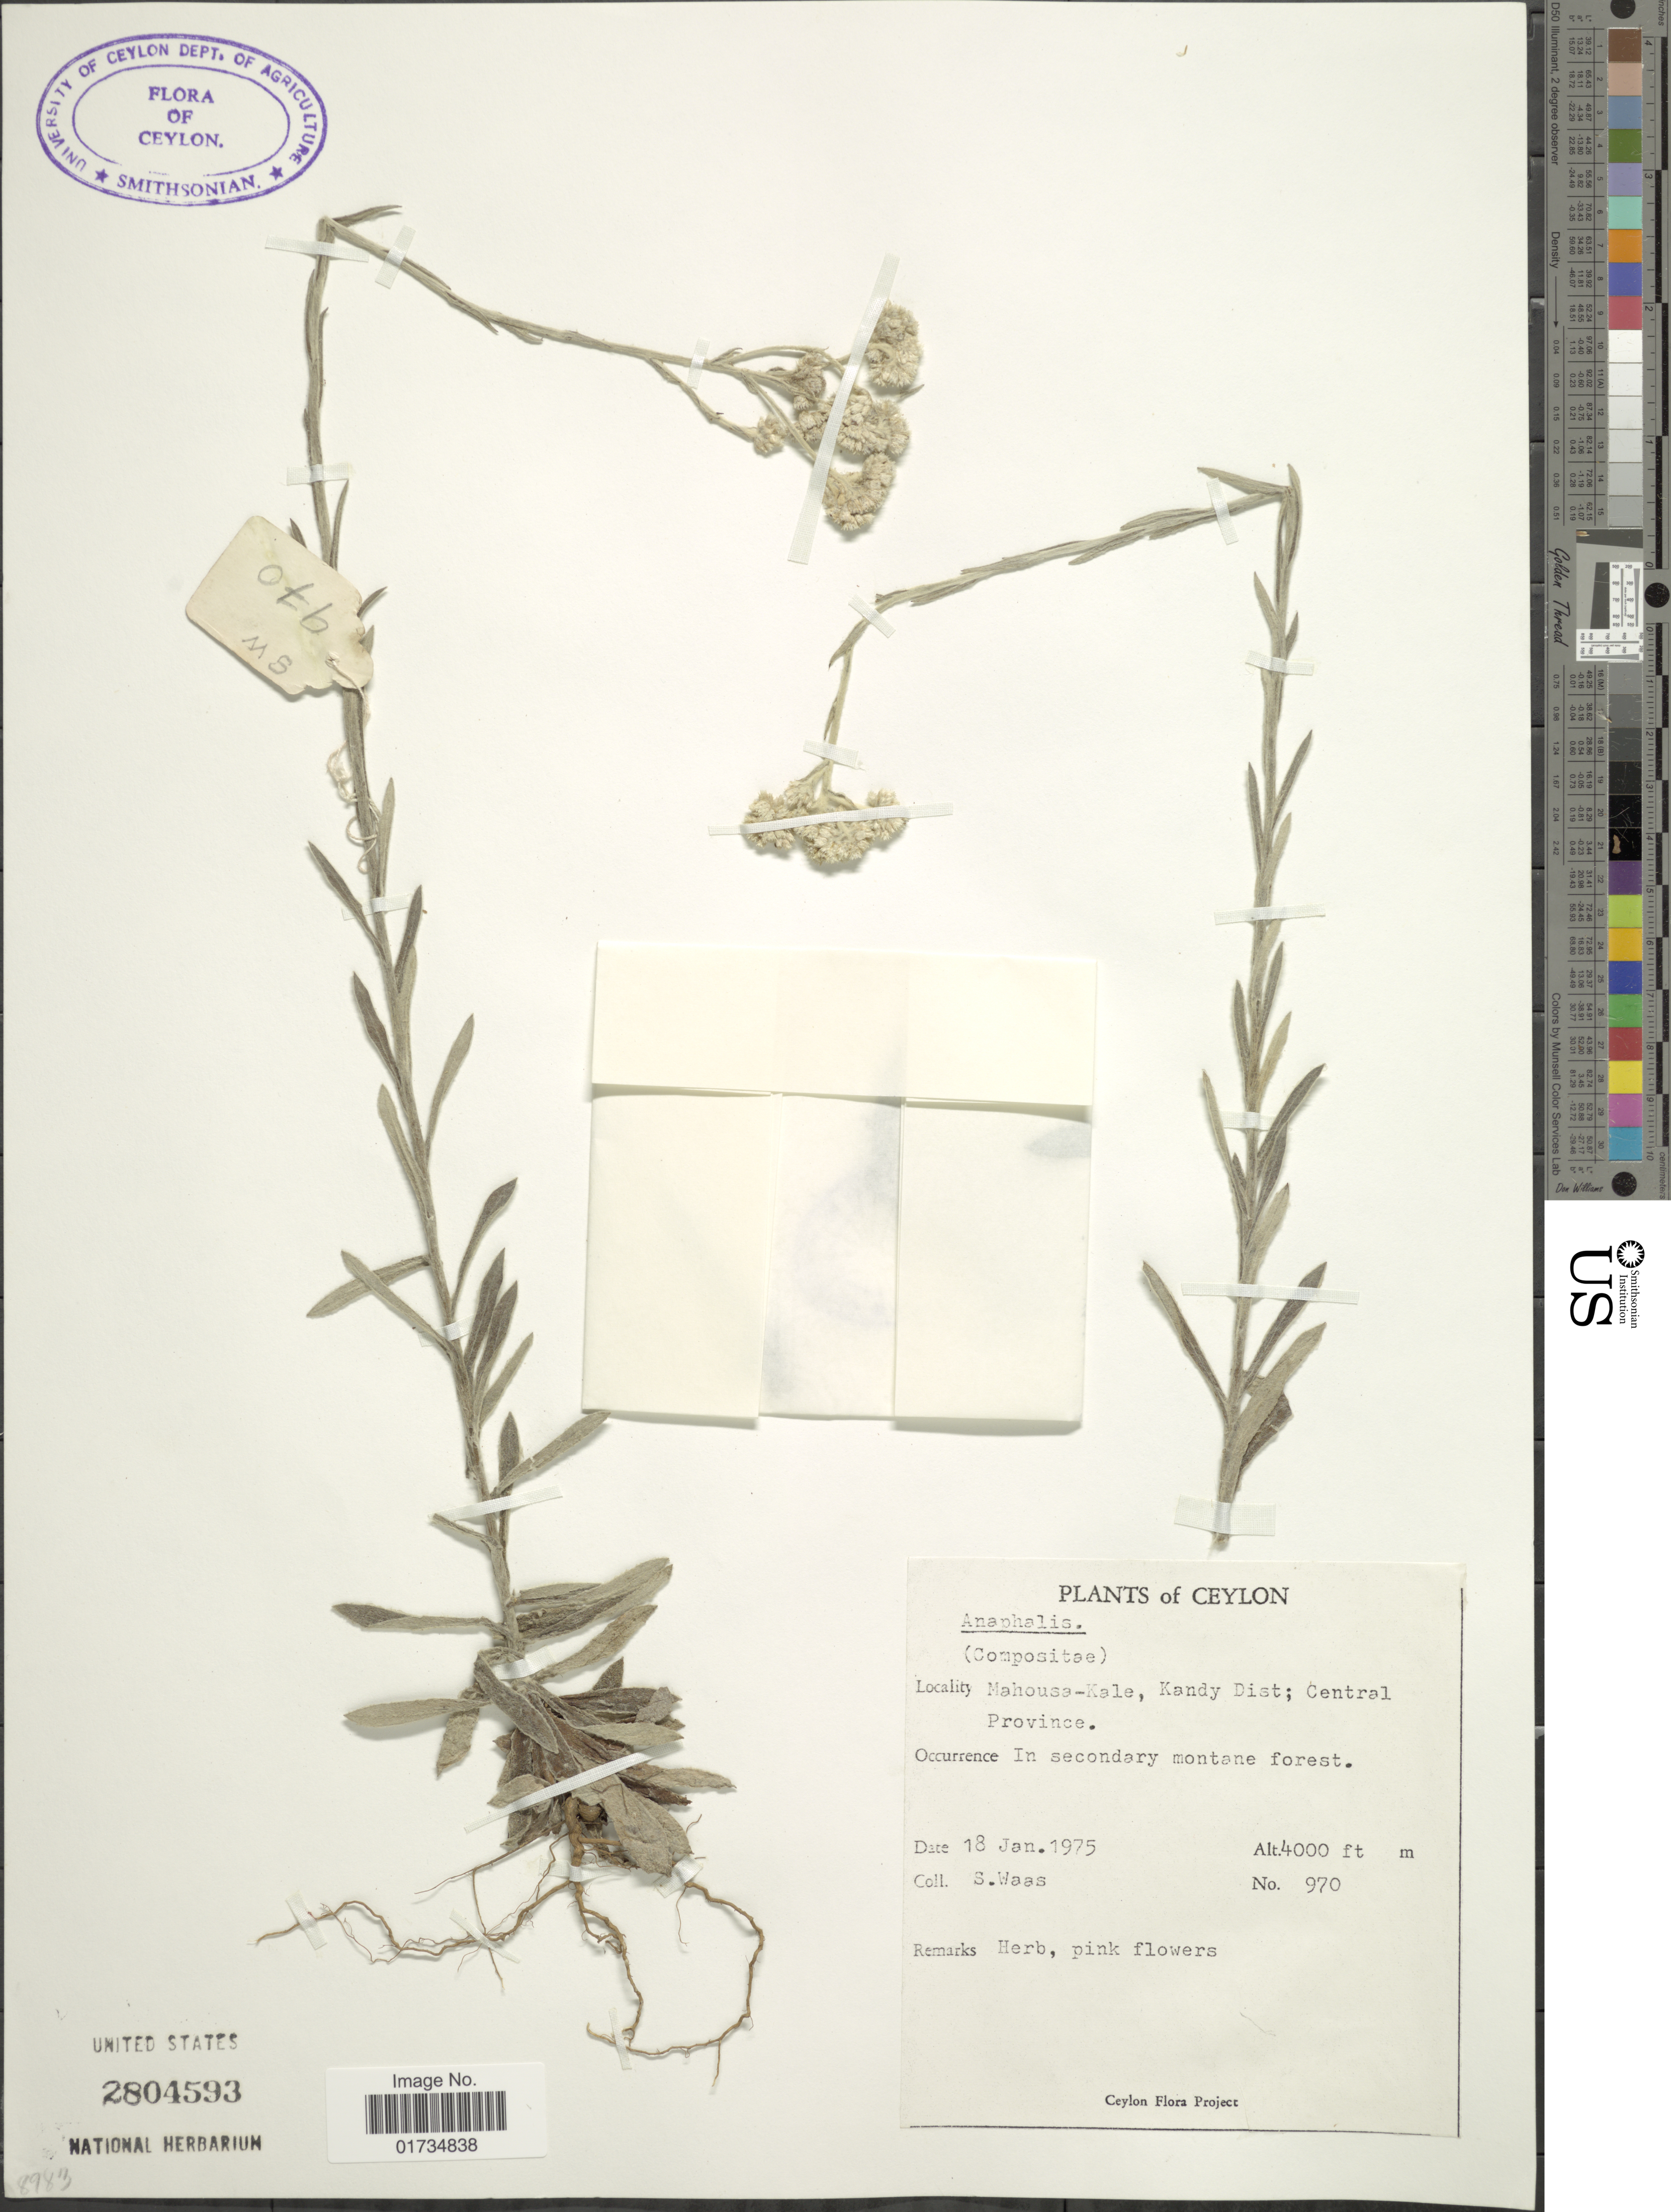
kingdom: Plantae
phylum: Tracheophyta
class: Magnoliopsida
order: Asterales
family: Asteraceae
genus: Anaphalis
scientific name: Anaphalis subdecurrens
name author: (DC.) Gamble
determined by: Chen, Y. S.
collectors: S. Waas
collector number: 970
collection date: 1975-01-18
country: Sri Lanka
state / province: Central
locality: Ceylon. Mahouse-Kal, Kandy Dist; Central Province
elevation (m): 1219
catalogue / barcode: US 2804593